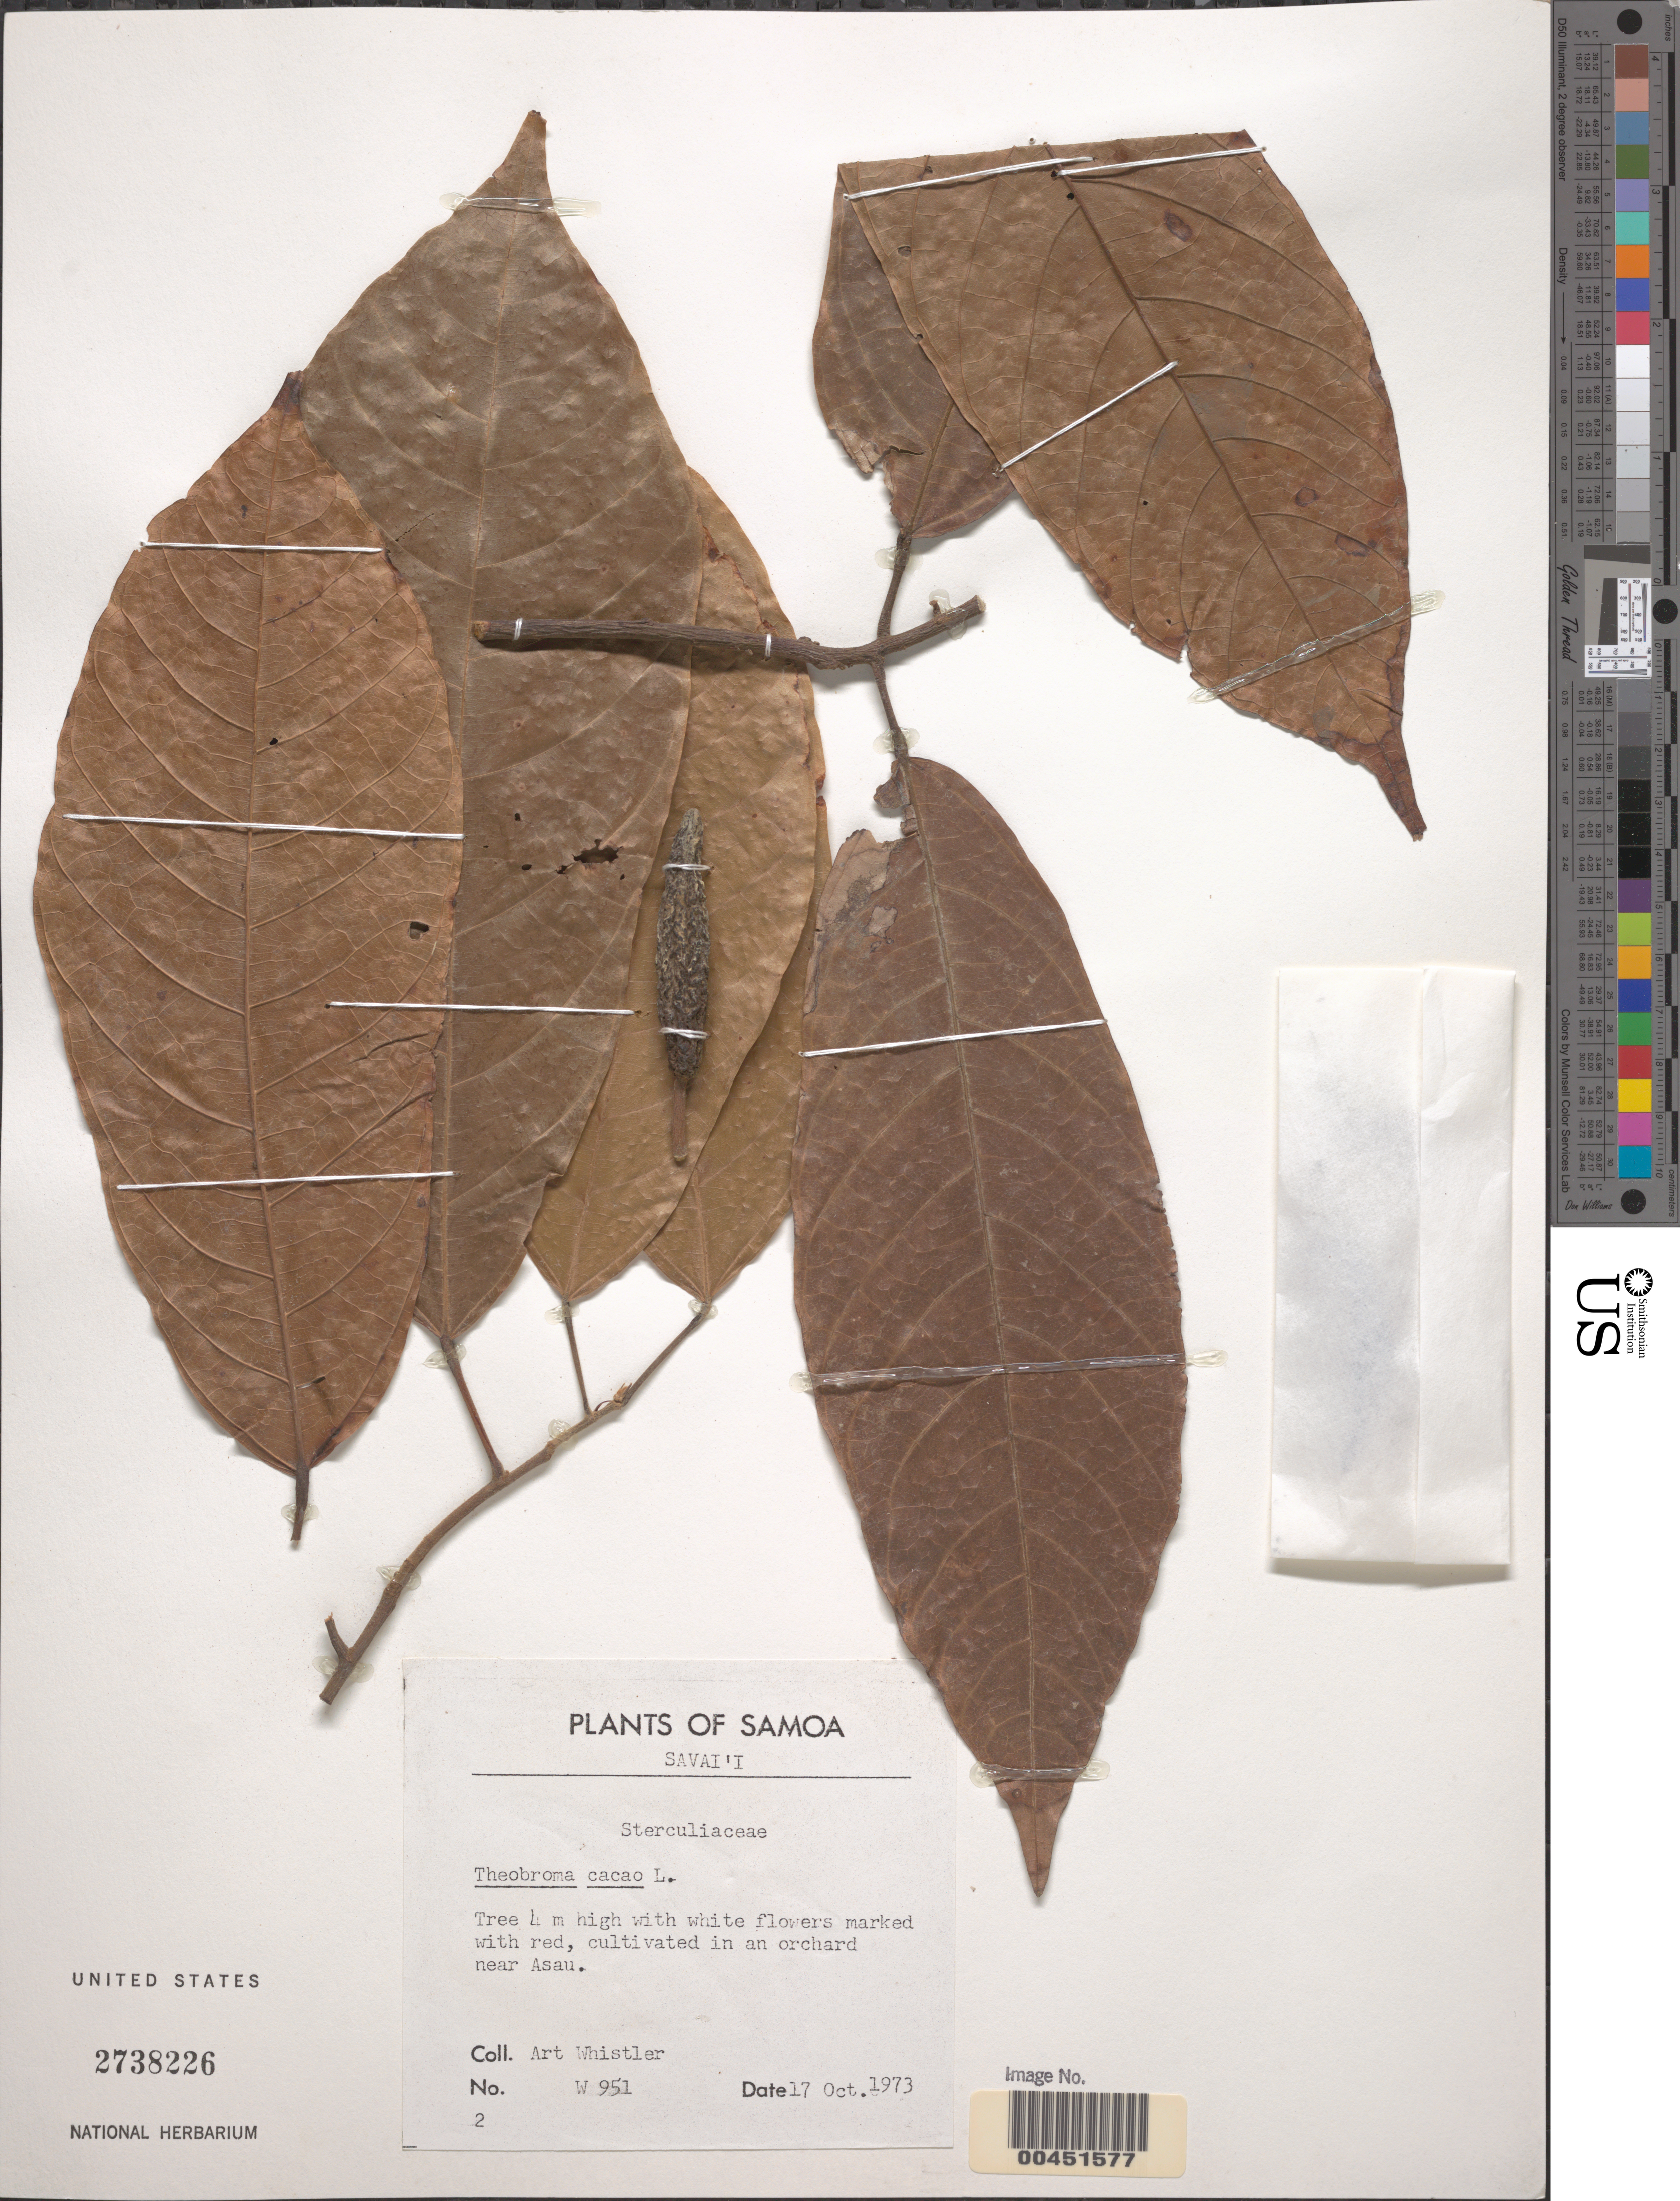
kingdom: Plantae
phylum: Tracheophyta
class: Magnoliopsida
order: Malvales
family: Malvaceae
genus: Theobroma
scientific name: Theobroma cacao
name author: L.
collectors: A. Whistler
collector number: W 951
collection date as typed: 17 Oct 1973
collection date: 1973-10-17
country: Samoa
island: Savai'i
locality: Savai'i I., near Asau. [Vaisigano District?]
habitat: orchard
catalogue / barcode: US 2738226